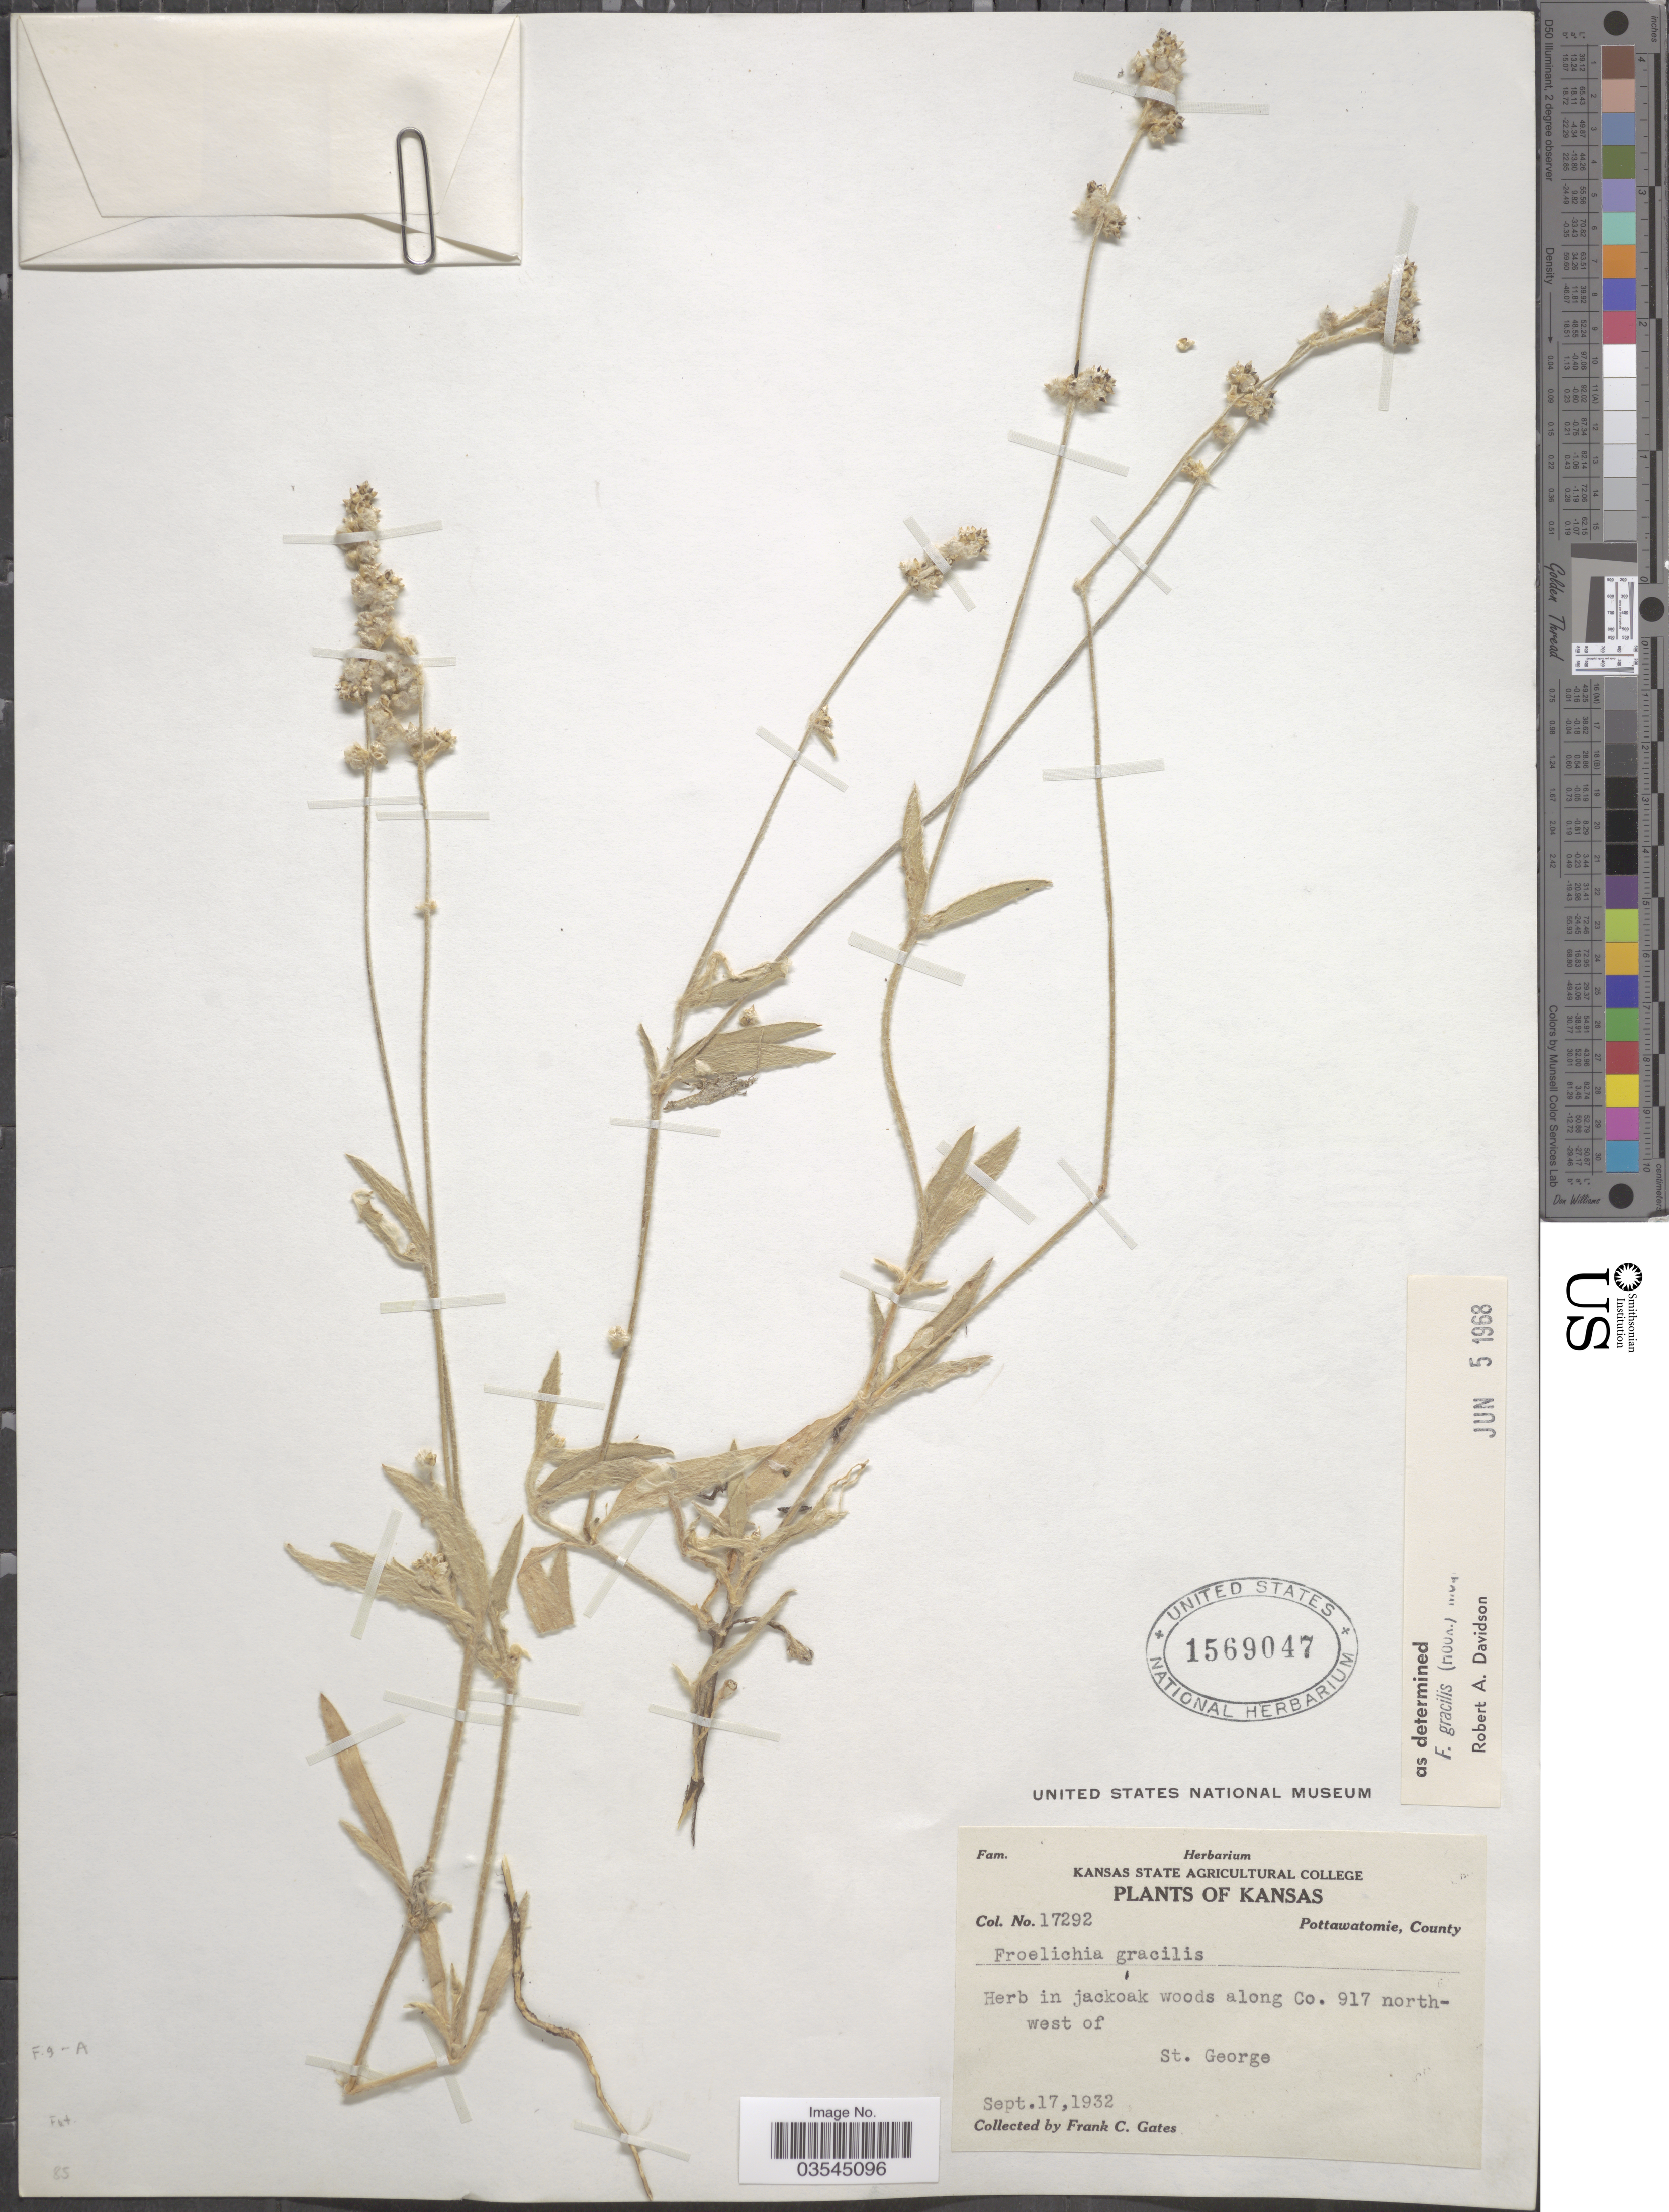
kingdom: Plantae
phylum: Tracheophyta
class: Magnoliopsida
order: Caryophyllales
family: Amaranthaceae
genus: Froelichia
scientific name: Froelichia gracilis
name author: (Hook.) Moq.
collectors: F. C. Gates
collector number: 17292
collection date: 1932-09-17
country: United States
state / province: Kansas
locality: Pottawatomie, County. Along Co. 917 northwest of St. George.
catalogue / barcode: US 1569047